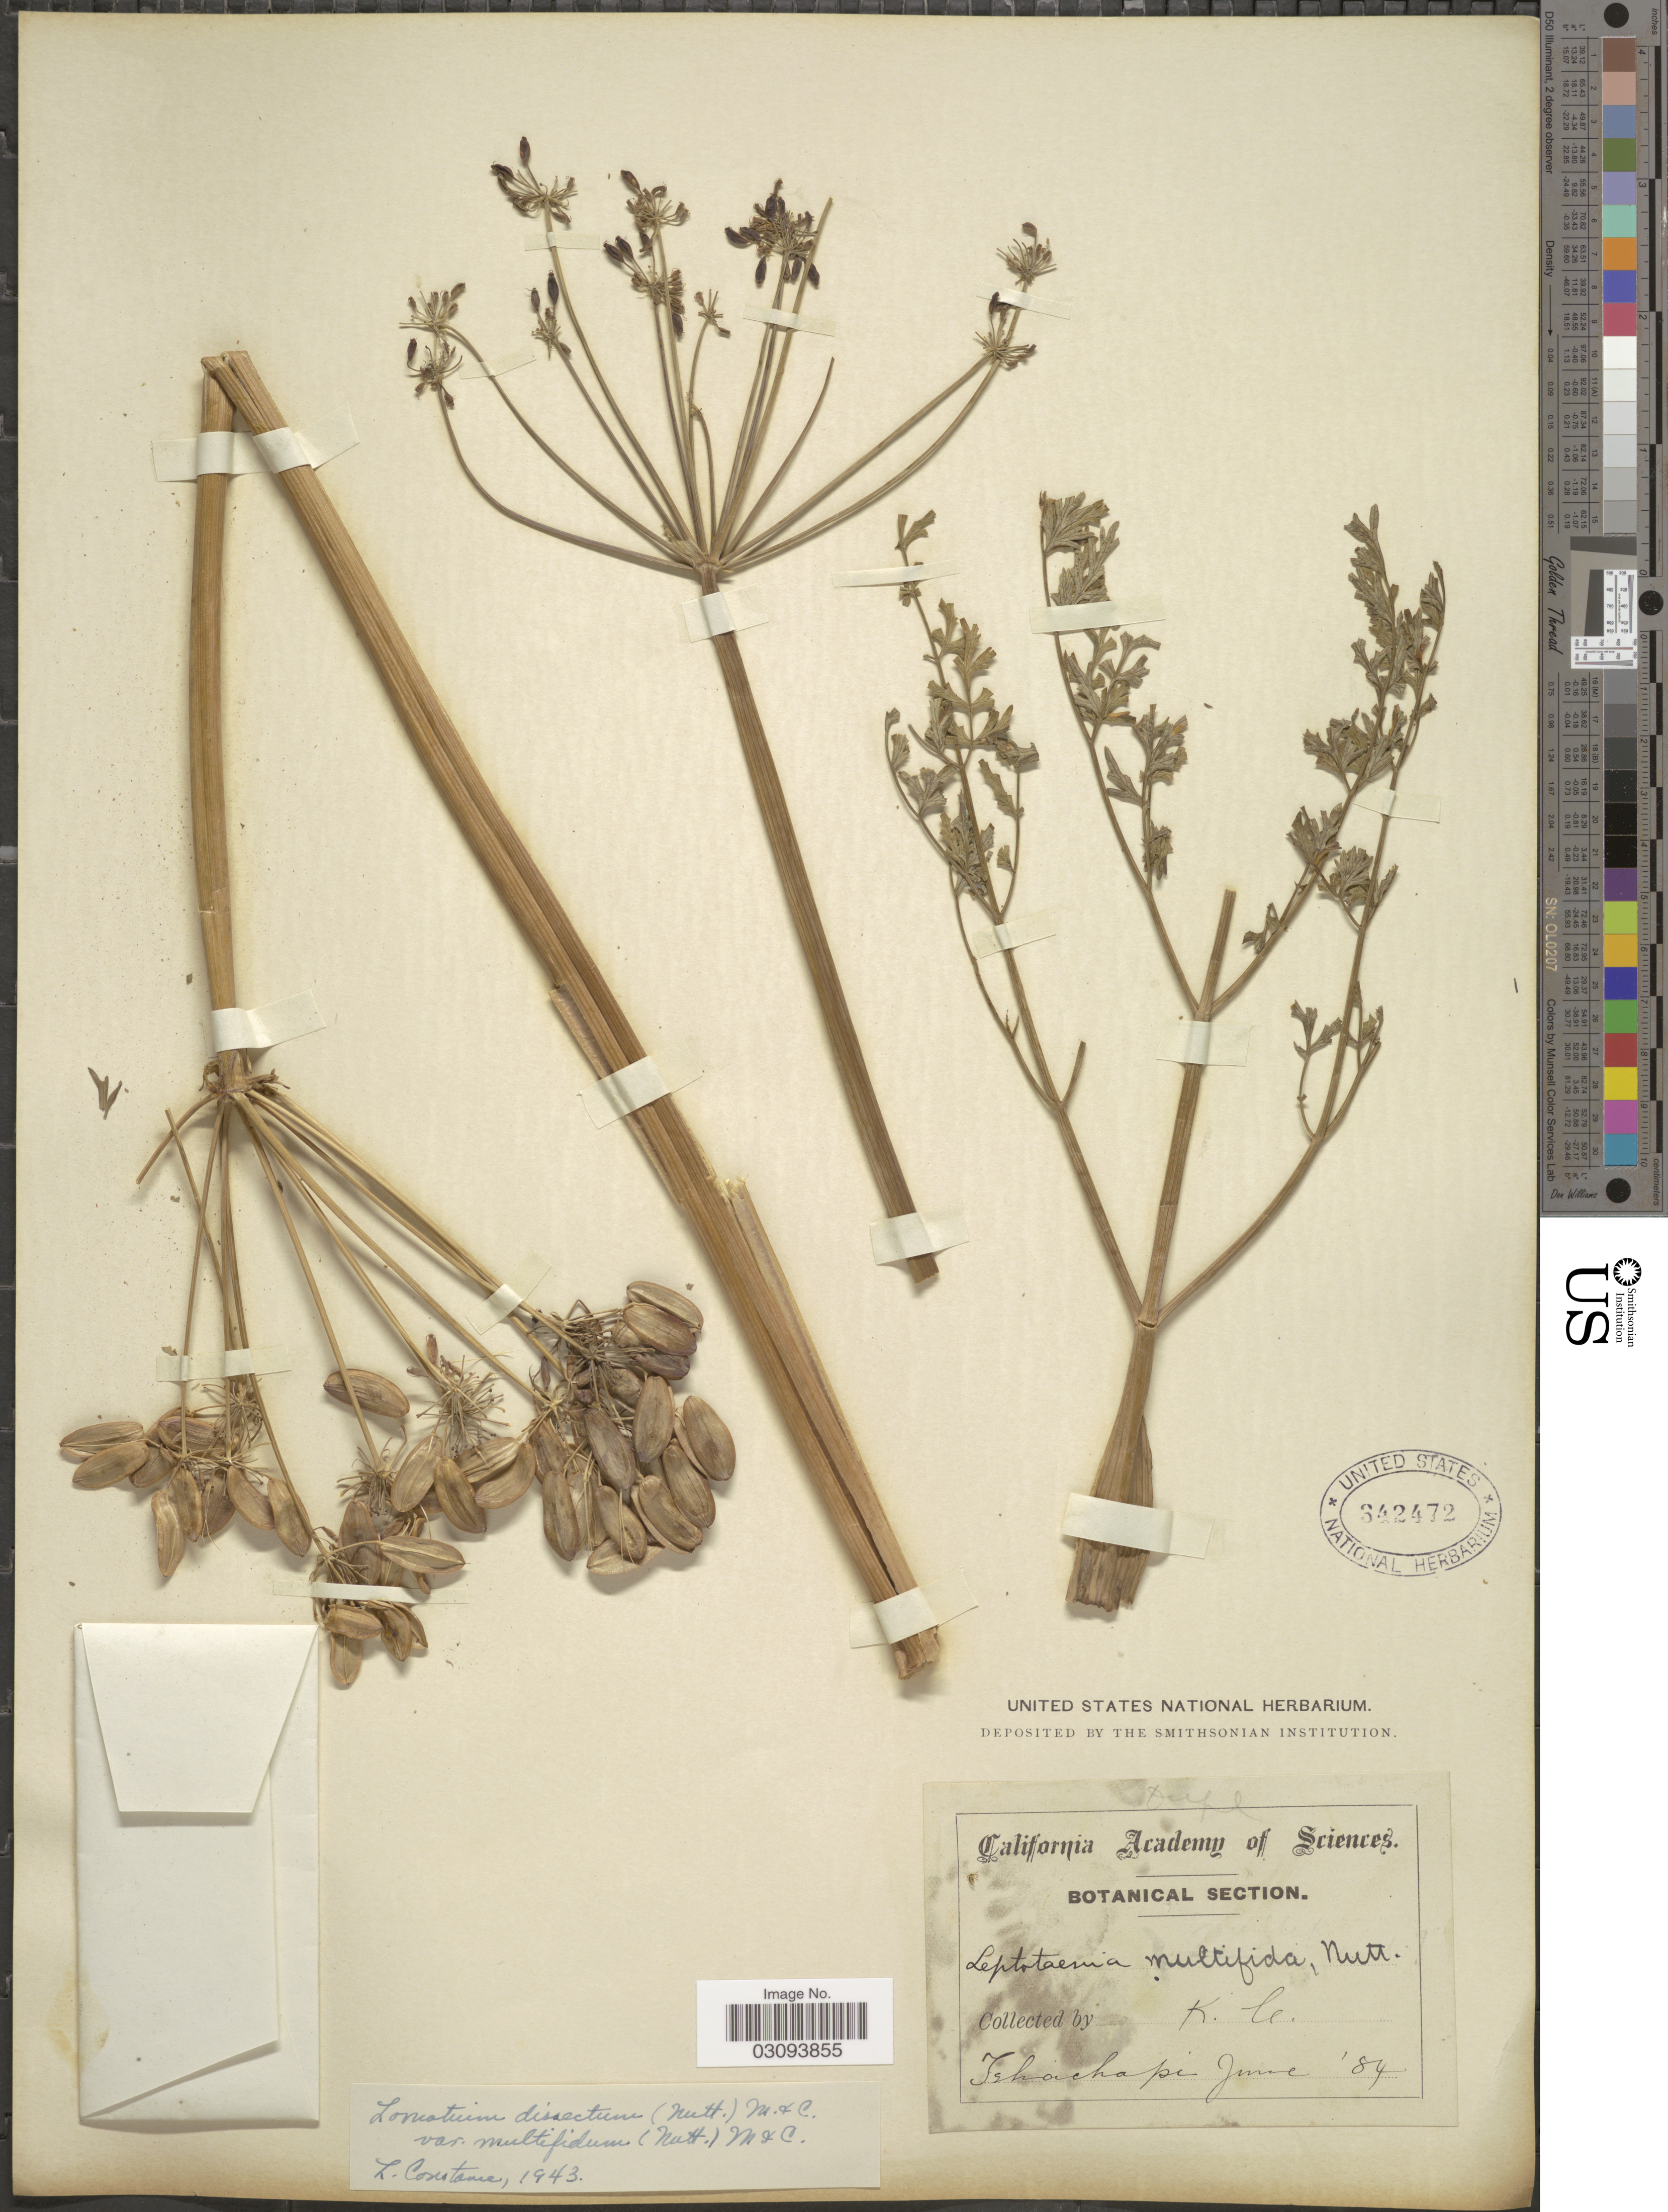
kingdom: Plantae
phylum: Tracheophyta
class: Magnoliopsida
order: Apiales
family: Apiaceae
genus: Lomatium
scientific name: Lomatium dissectum var. multifidum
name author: (Nutt.) Mathias & Constance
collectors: K. C.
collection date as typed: Transcribed d/m/y: /6/84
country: United States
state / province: California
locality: Tehachapi.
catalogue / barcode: US 342472